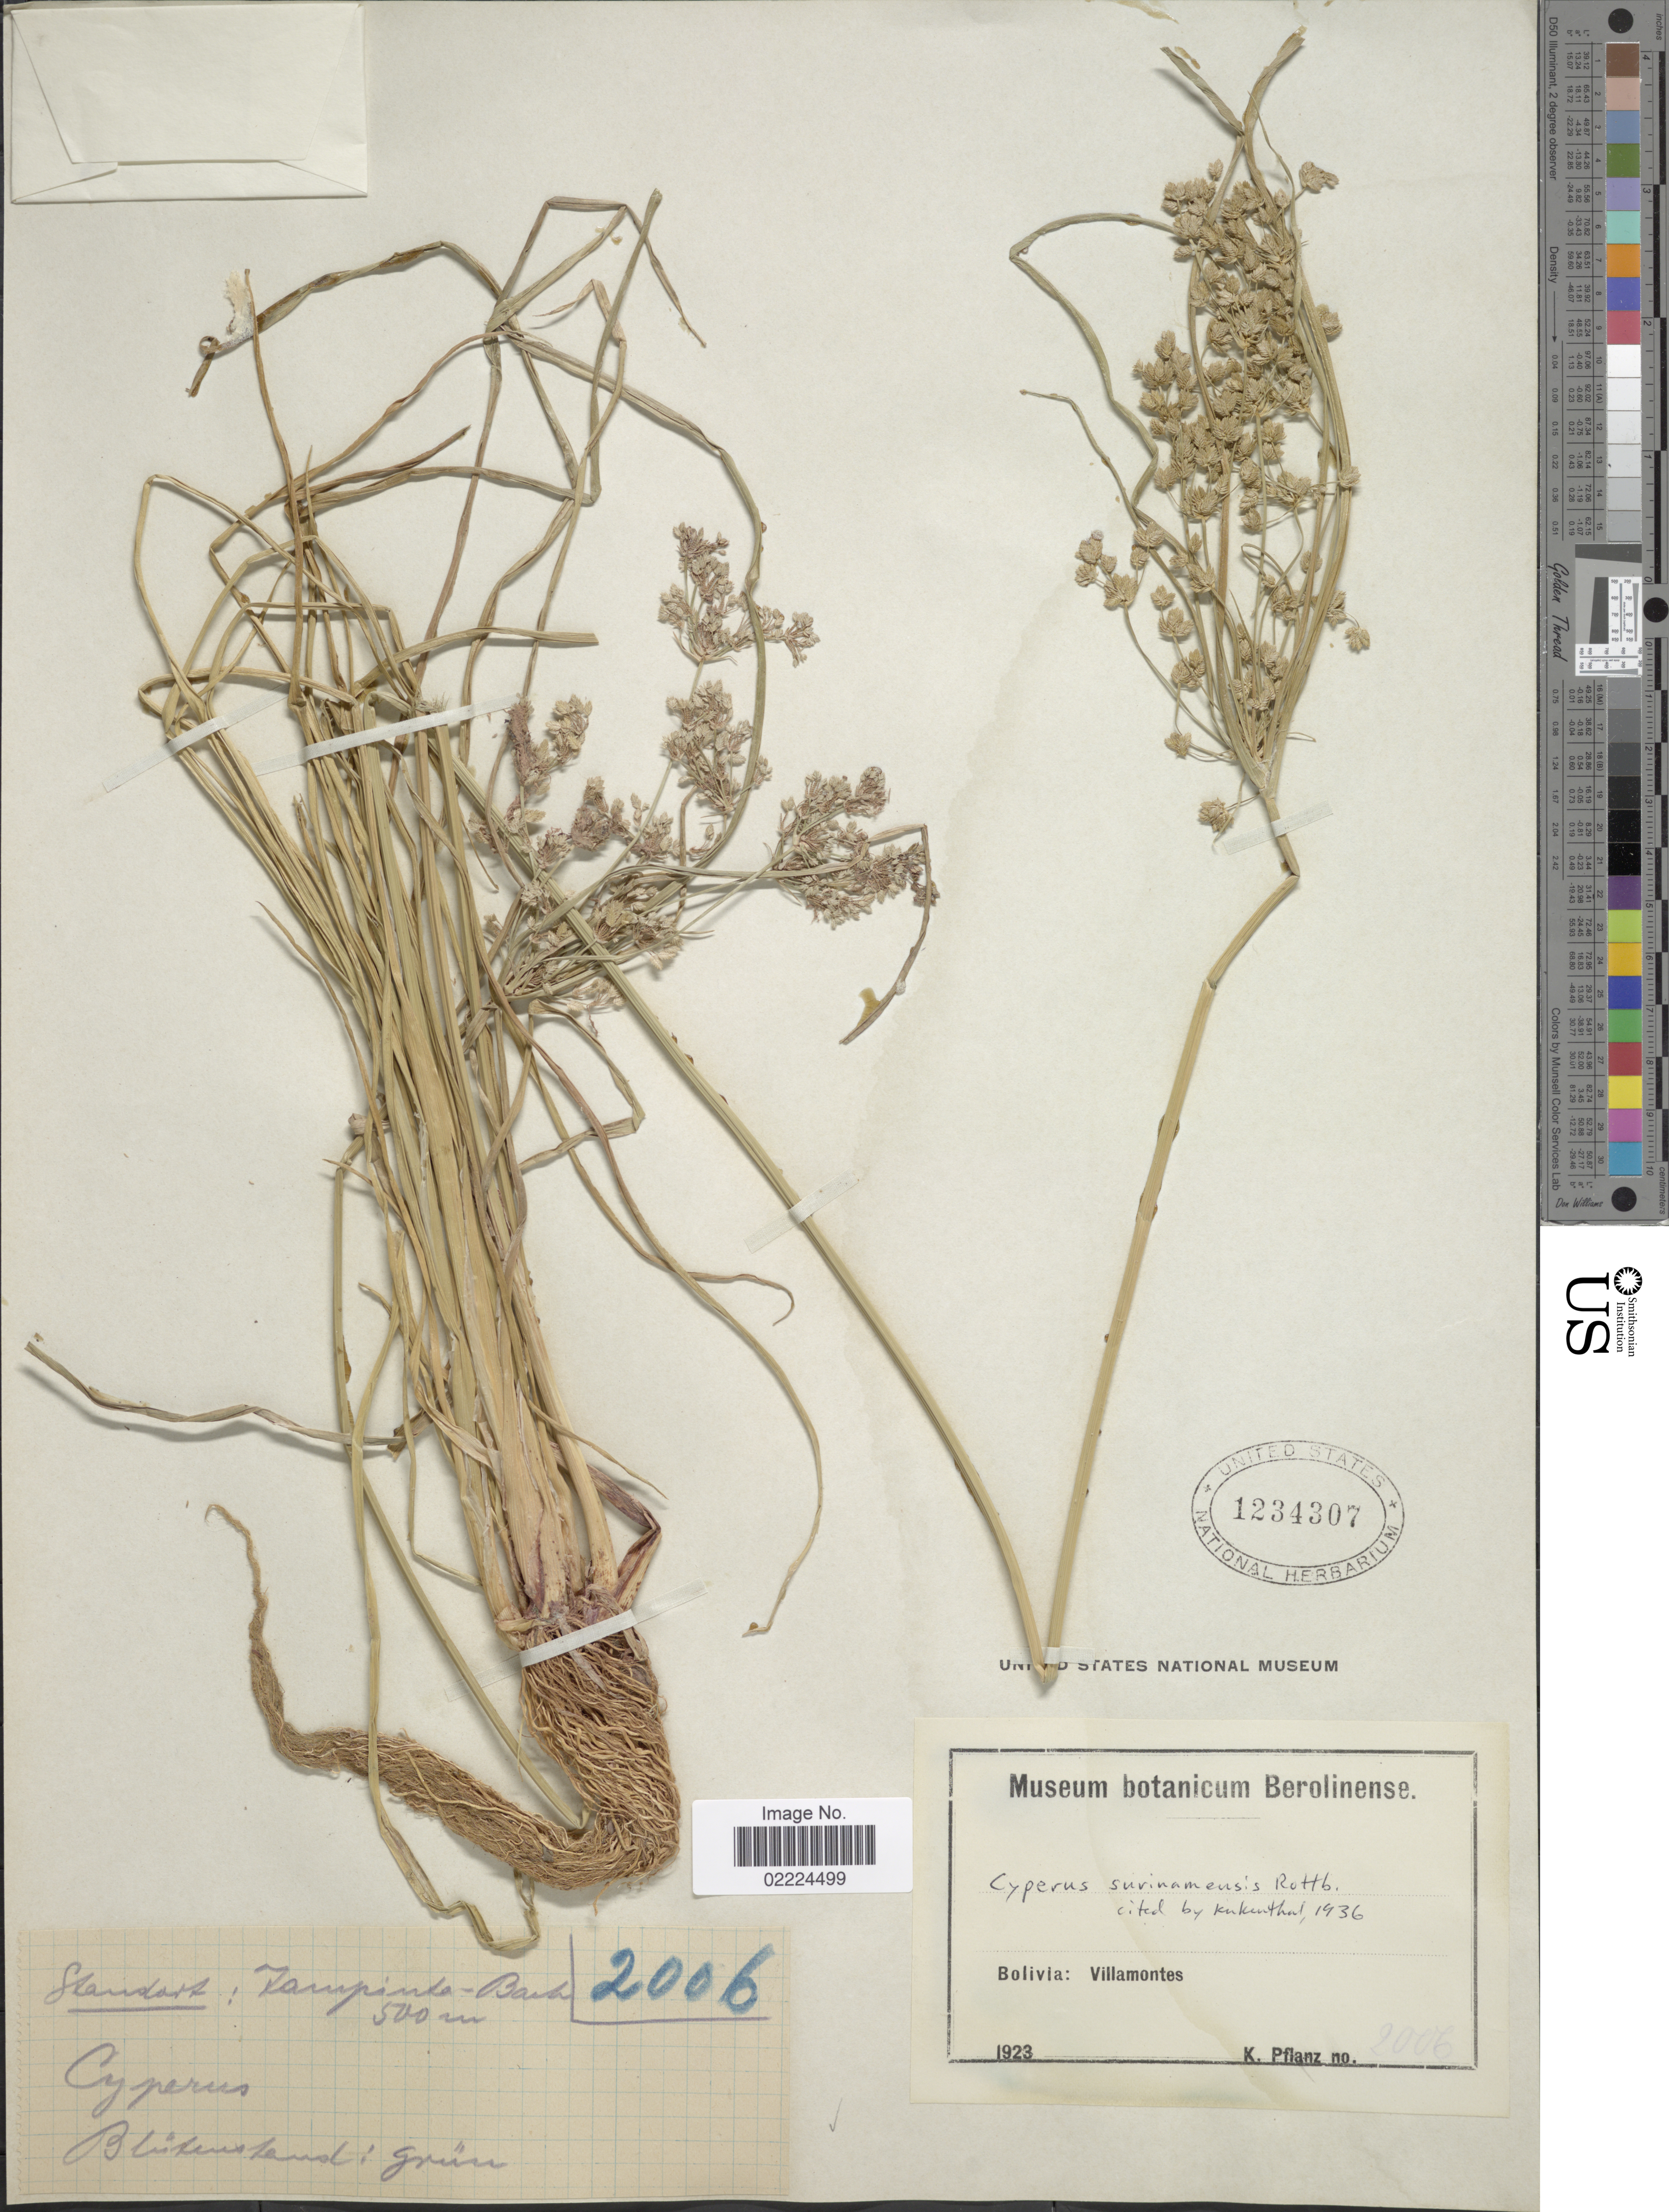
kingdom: Plantae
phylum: Tracheophyta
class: Liliopsida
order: Poales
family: Cyperaceae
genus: Cyperus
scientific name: Cyperus surinamensis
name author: Rottb.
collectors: K. Pflanz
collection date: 1923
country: Bolivia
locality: Villamontes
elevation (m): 500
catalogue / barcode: US 1234307